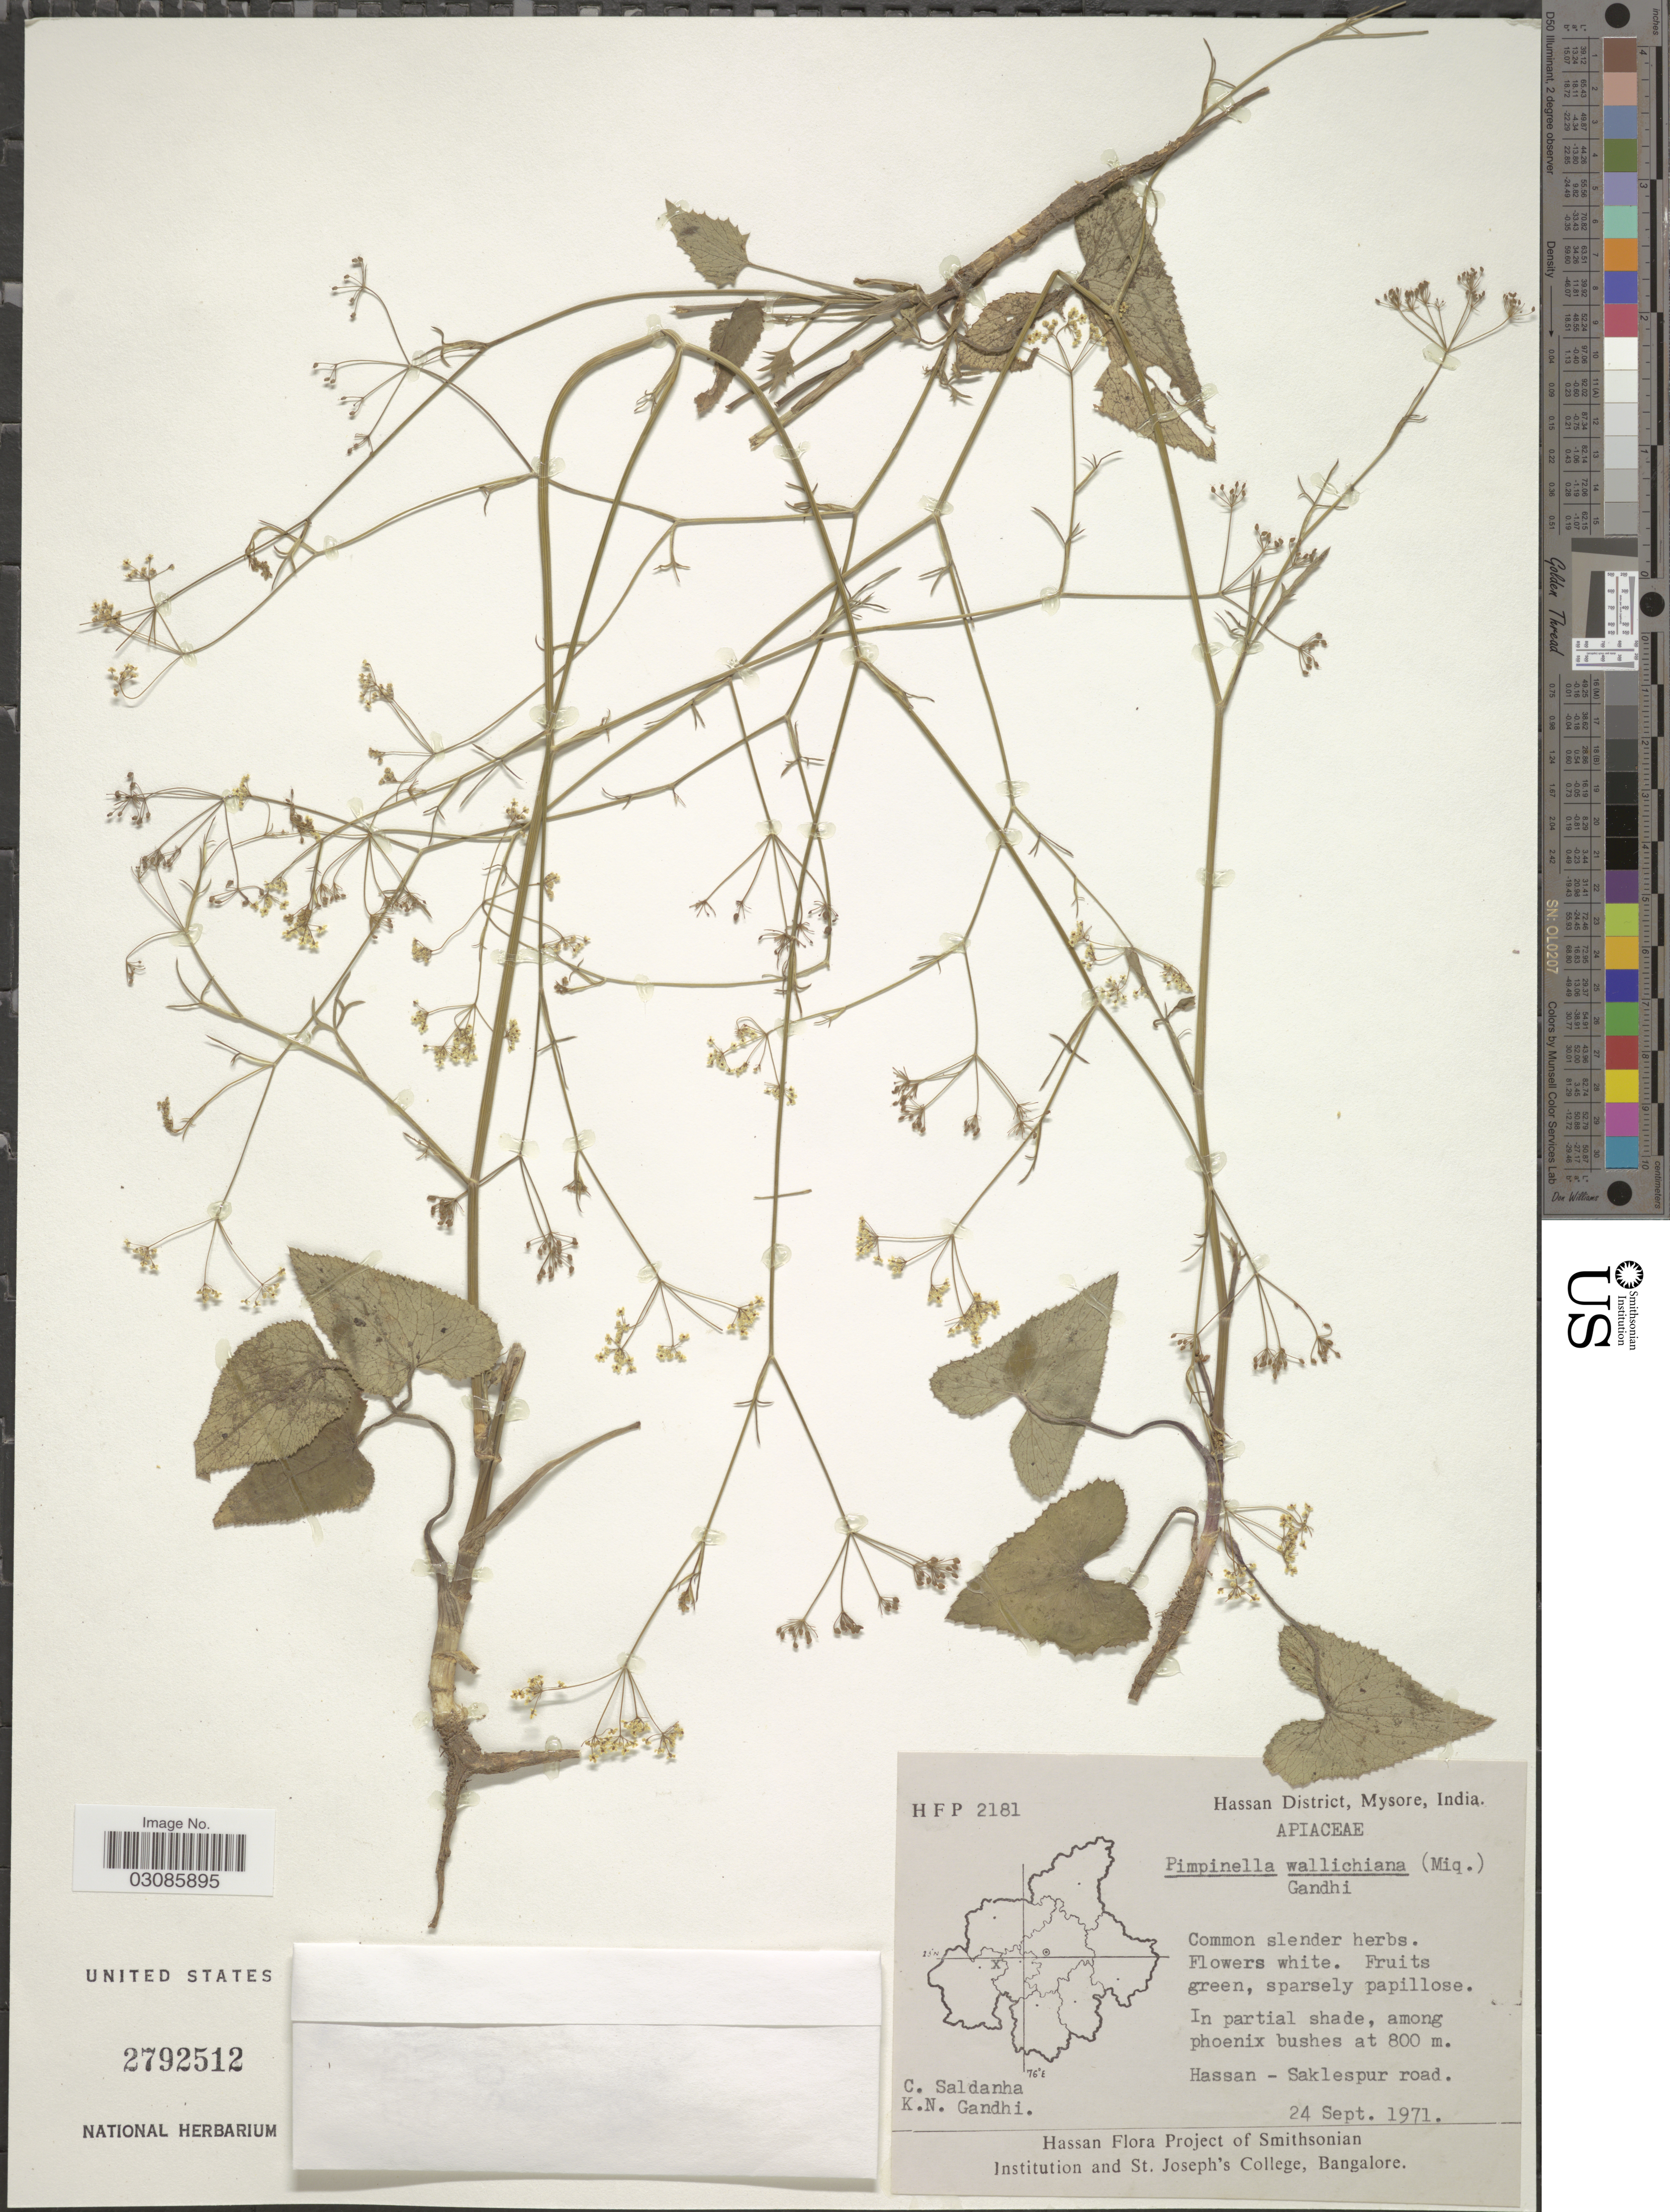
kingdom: Plantae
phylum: Tracheophyta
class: Magnoliopsida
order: Apiales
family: Apiaceae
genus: Pimpinella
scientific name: Pimpinella wallichiana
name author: (Miq.) Gandhi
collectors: C. Saldanha & K. N. Gandhi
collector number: HFP2181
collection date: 1971-09-24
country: India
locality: Hassan District, Mysore, Hassan-Saklespur road.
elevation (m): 800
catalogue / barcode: US 2792512